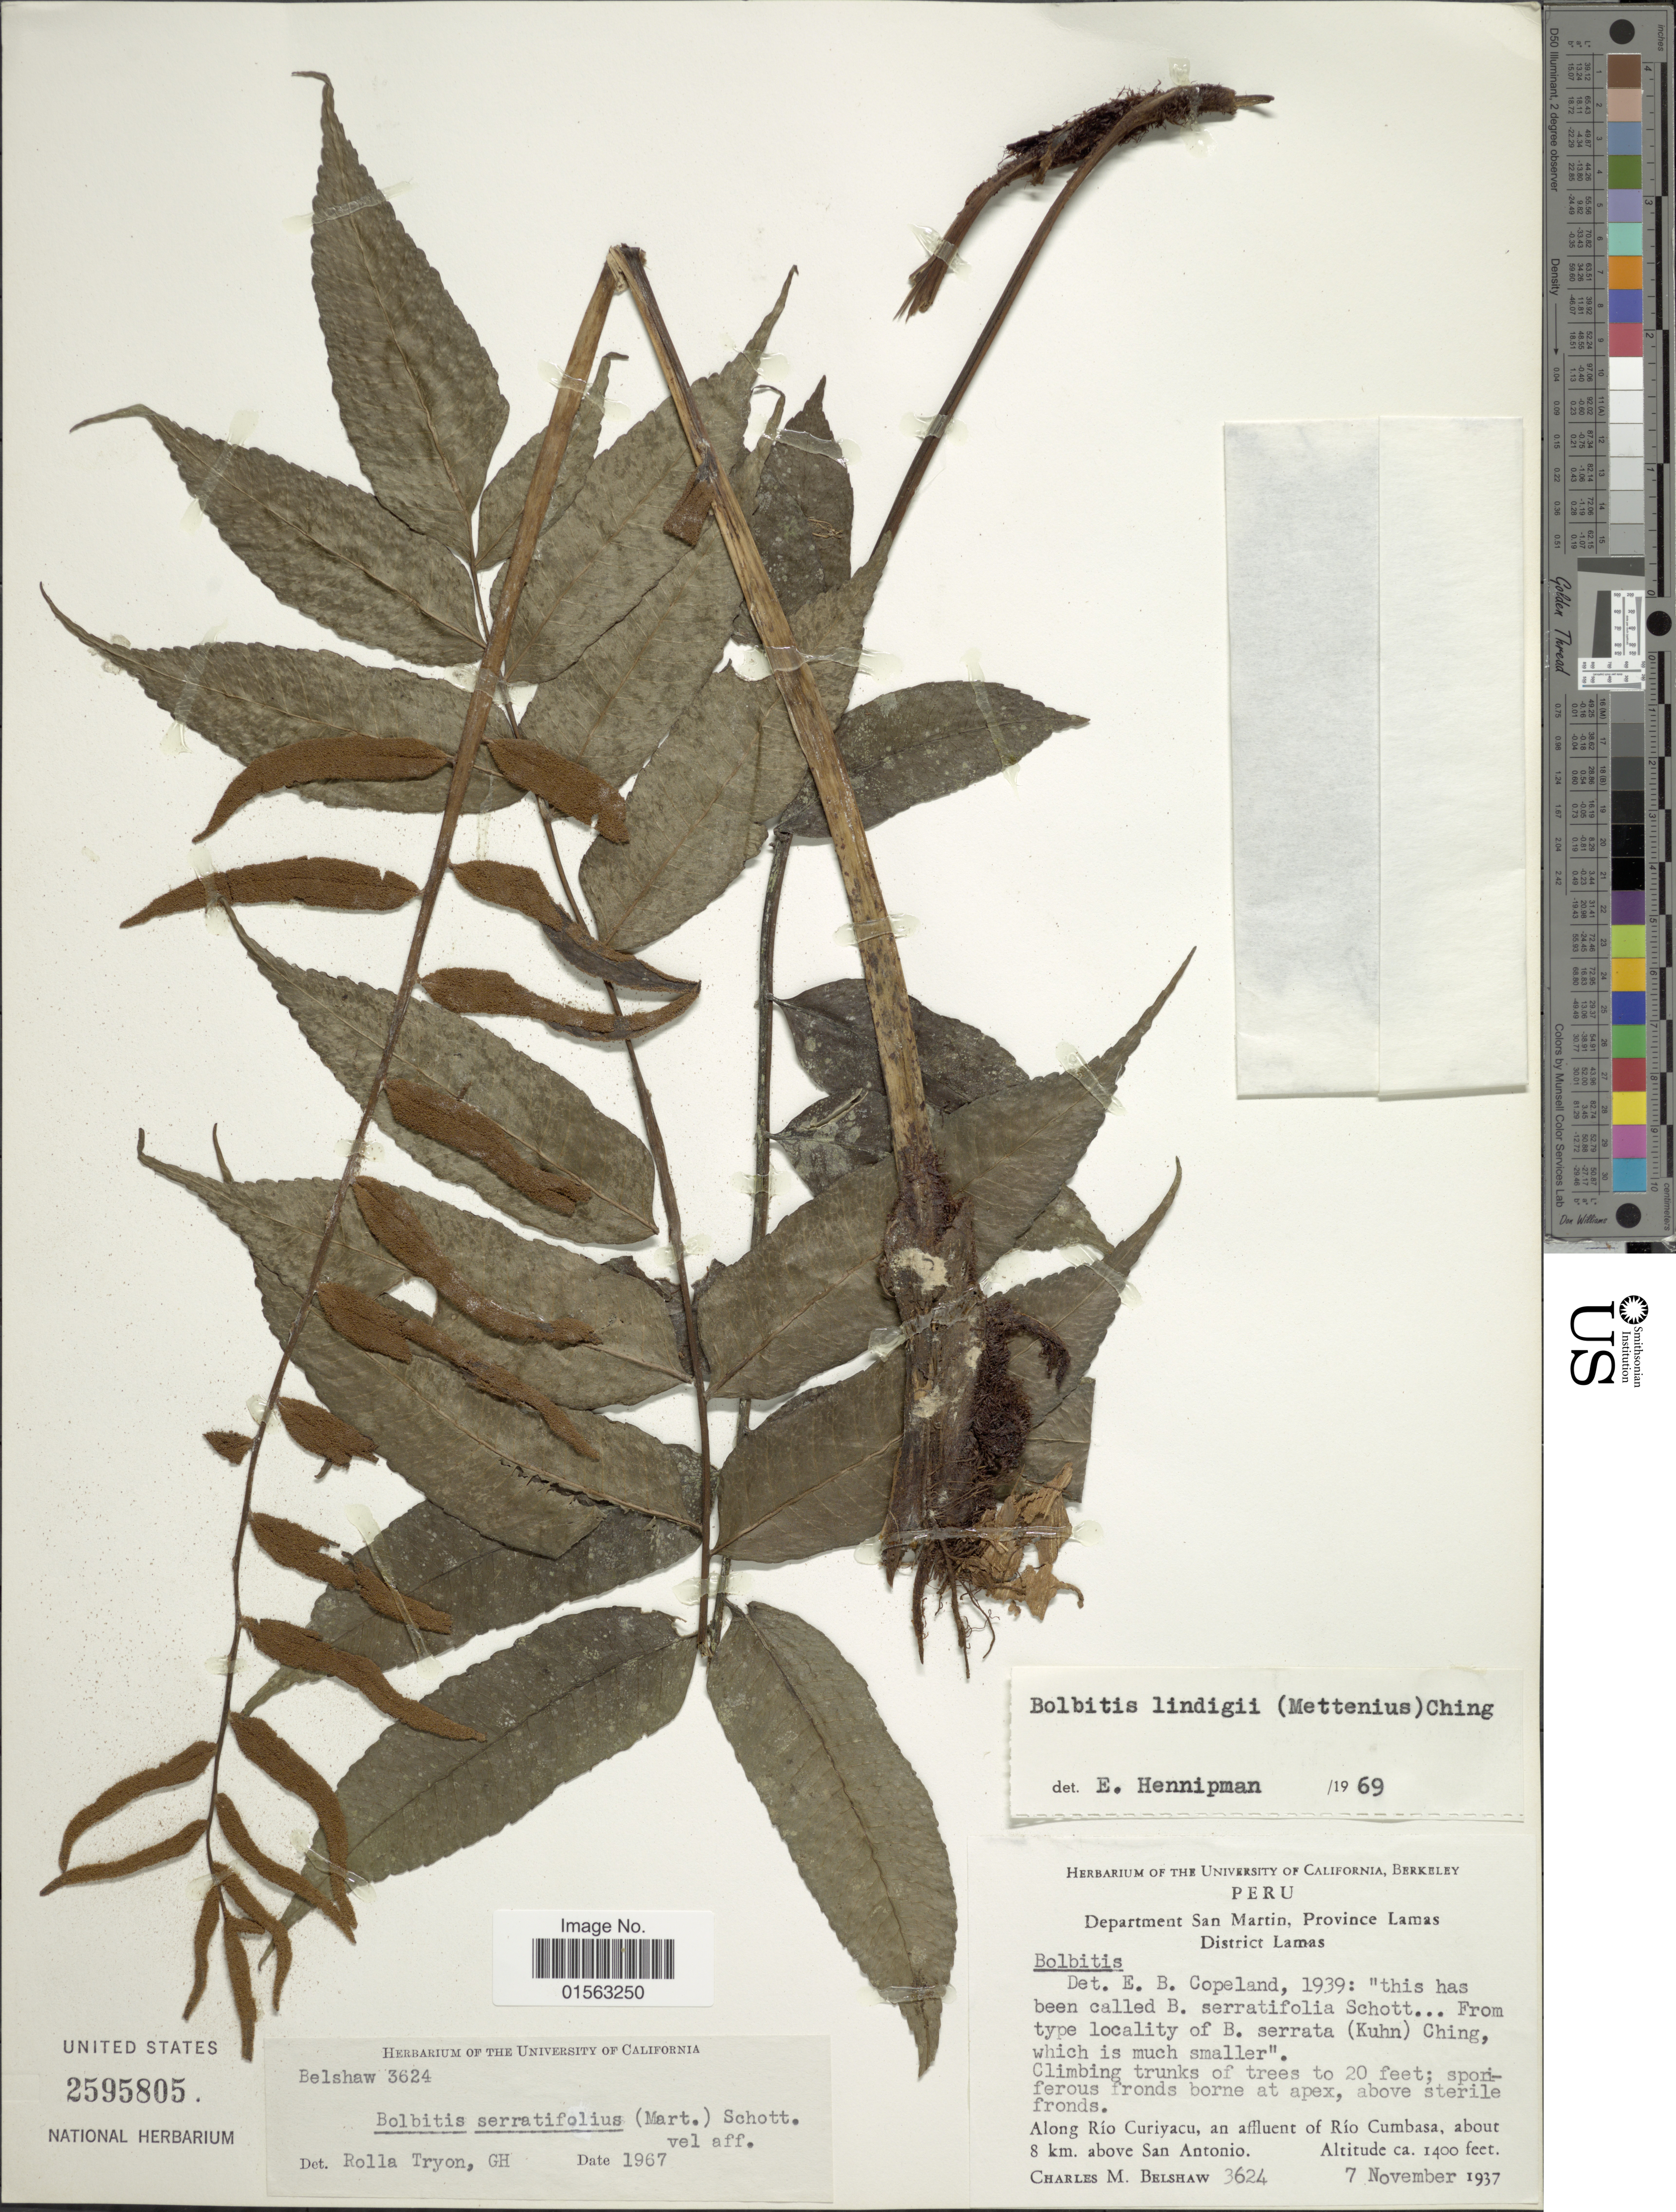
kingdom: Plantae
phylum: Tracheophyta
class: Polypodiopsida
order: Polypodiales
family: Dryopteridaceae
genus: Mickelia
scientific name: Mickelia lindigii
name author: (Mett.) R.C. Moran et al.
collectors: C. Shaw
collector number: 6324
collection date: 1937-11-07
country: Peru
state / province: San Martín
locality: Province Lamas, Disitrict Lamas, from type locality of B. serrata (Kuhn) Ching, which is much smaller, along Río Curiyacu, an affluent of Río Cumbasa, about 8 km. above San Antonio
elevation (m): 427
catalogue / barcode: US 2595805